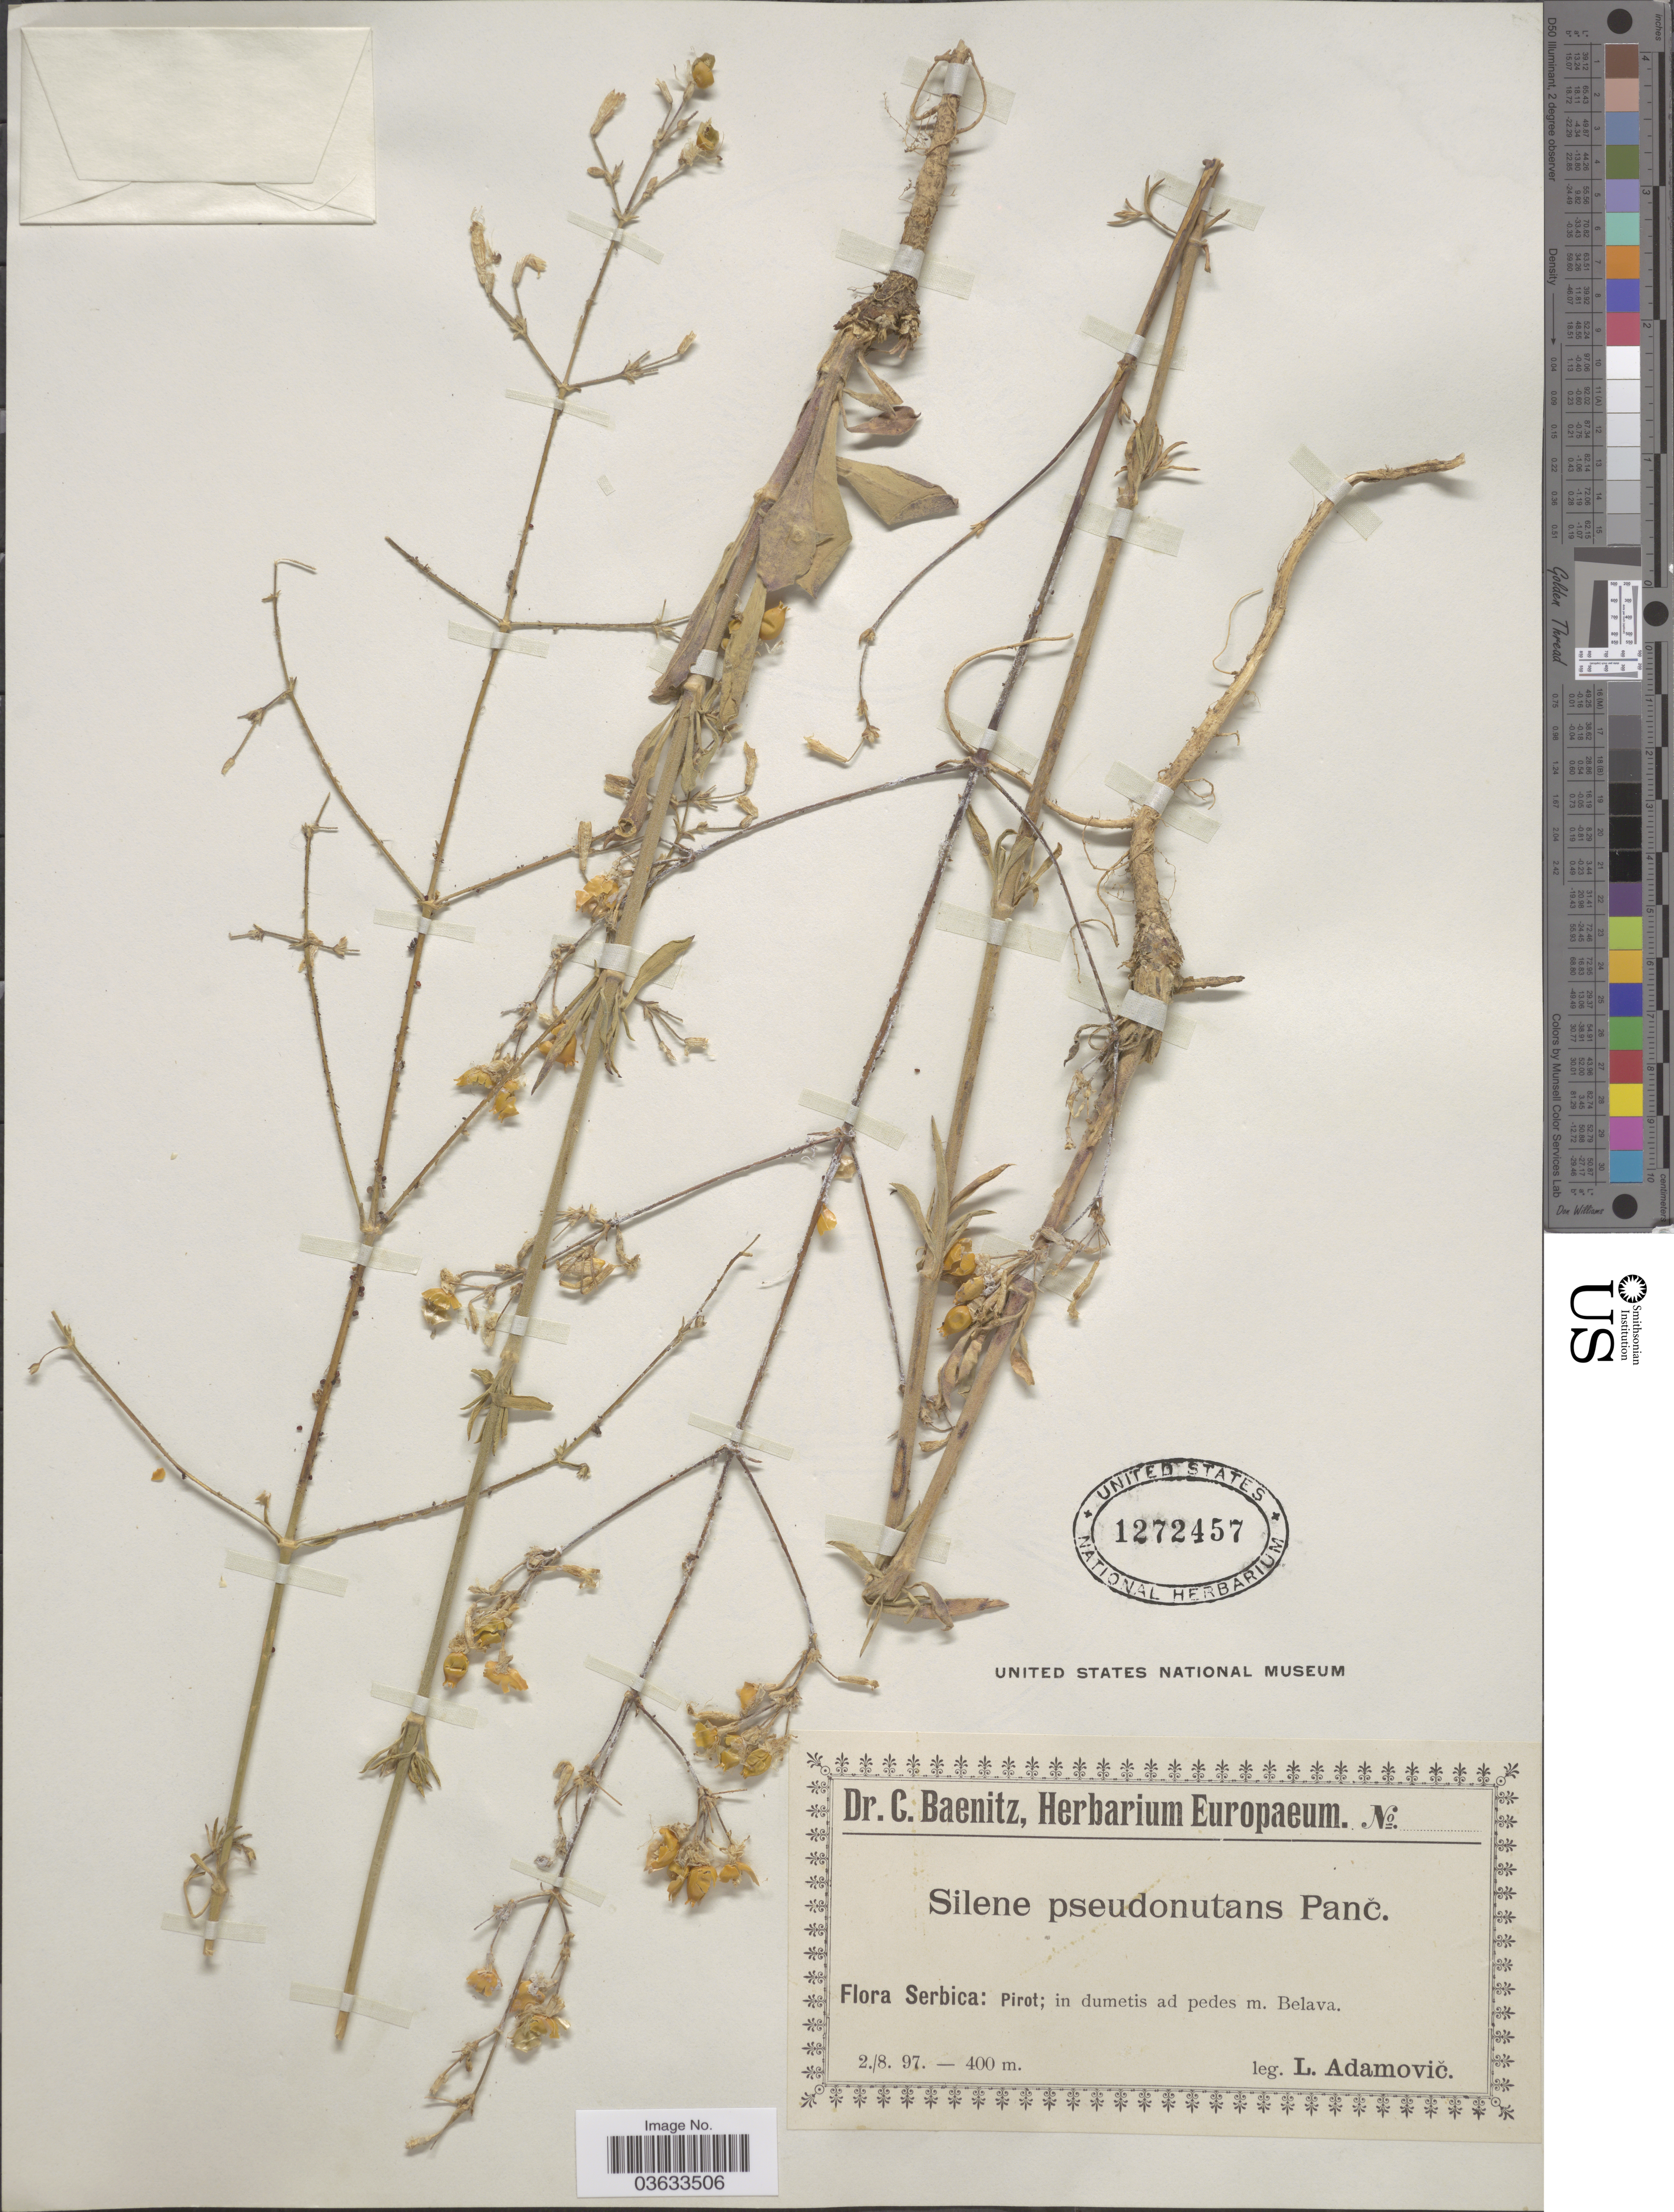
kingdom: Plantae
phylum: Tracheophyta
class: Magnoliopsida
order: Caryophyllales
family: Caryophyllaceae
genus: Silene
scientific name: Silene pseudonutans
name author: Pančić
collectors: L. Adamović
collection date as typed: Transcribed d/m/y: 2/8/97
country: Serbia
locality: Serbica: Pirot; in dumetis ad pedes m. Belava.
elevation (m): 400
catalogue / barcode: US 1272457